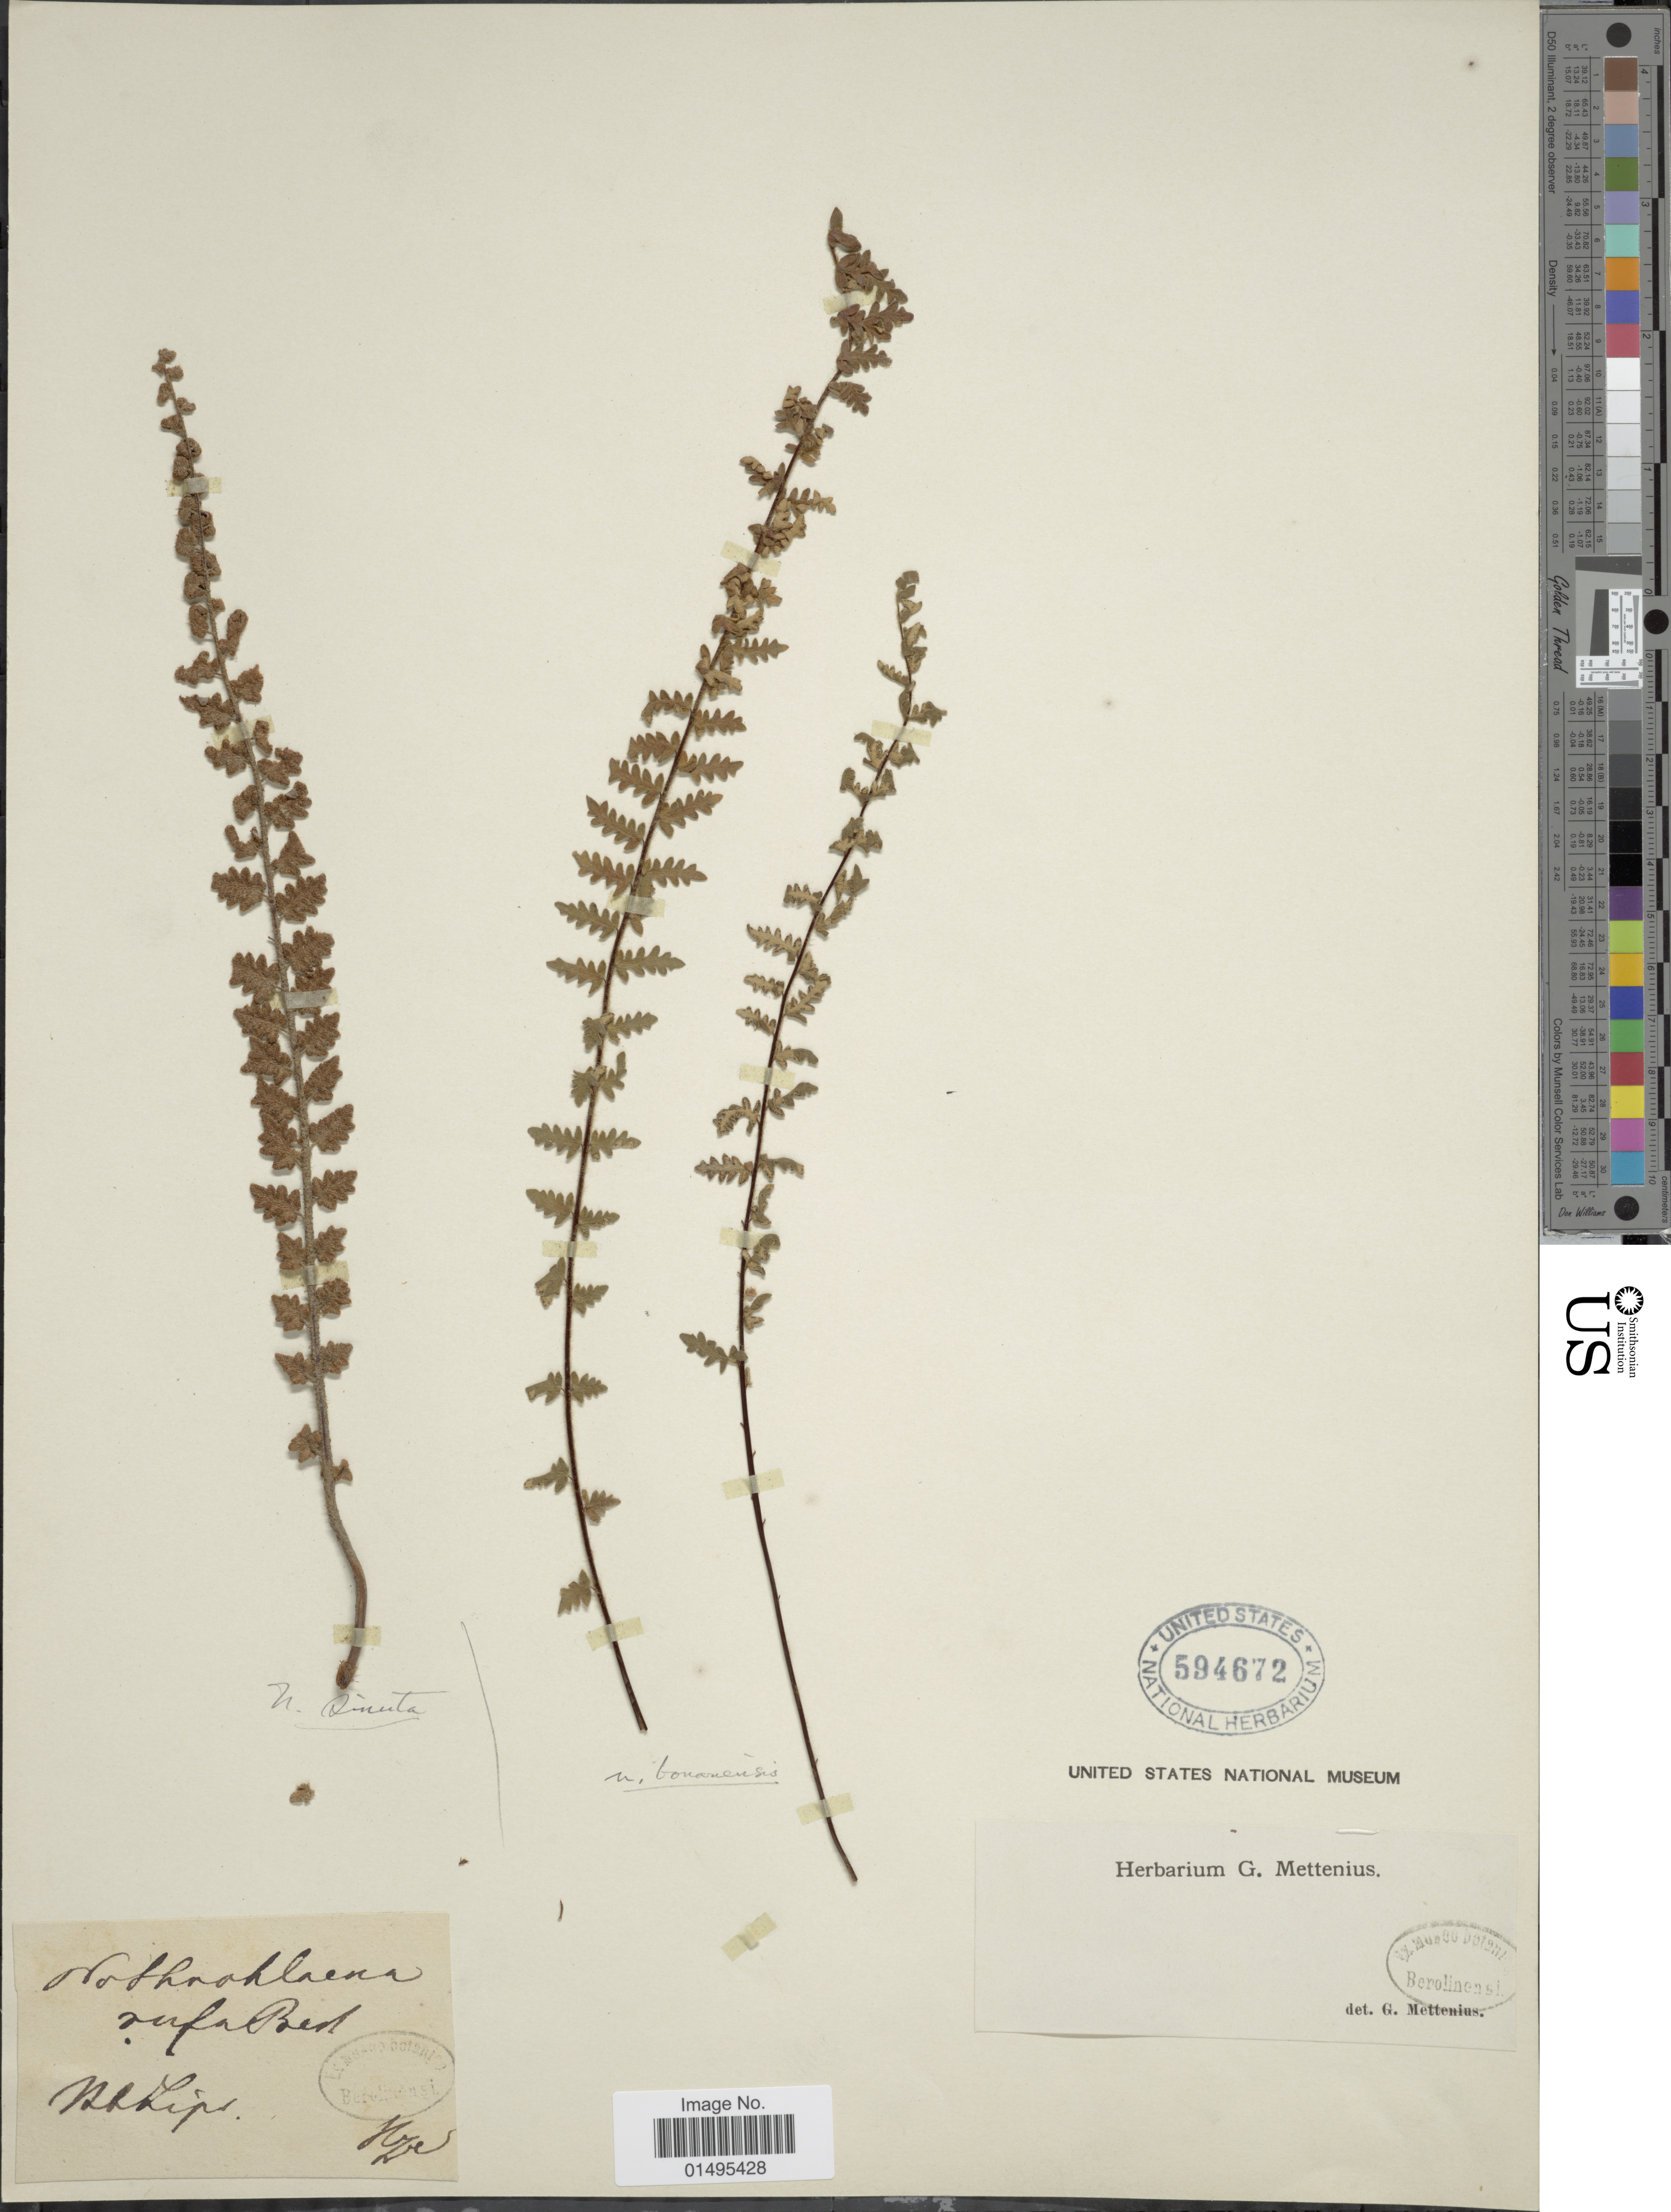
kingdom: Plantae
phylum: Tracheophyta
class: Polypodiopsida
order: Polypodiales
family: Pteridaceae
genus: Notholaena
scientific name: Notholaena sinuata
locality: Nalips [interpreted]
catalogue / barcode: US 594672